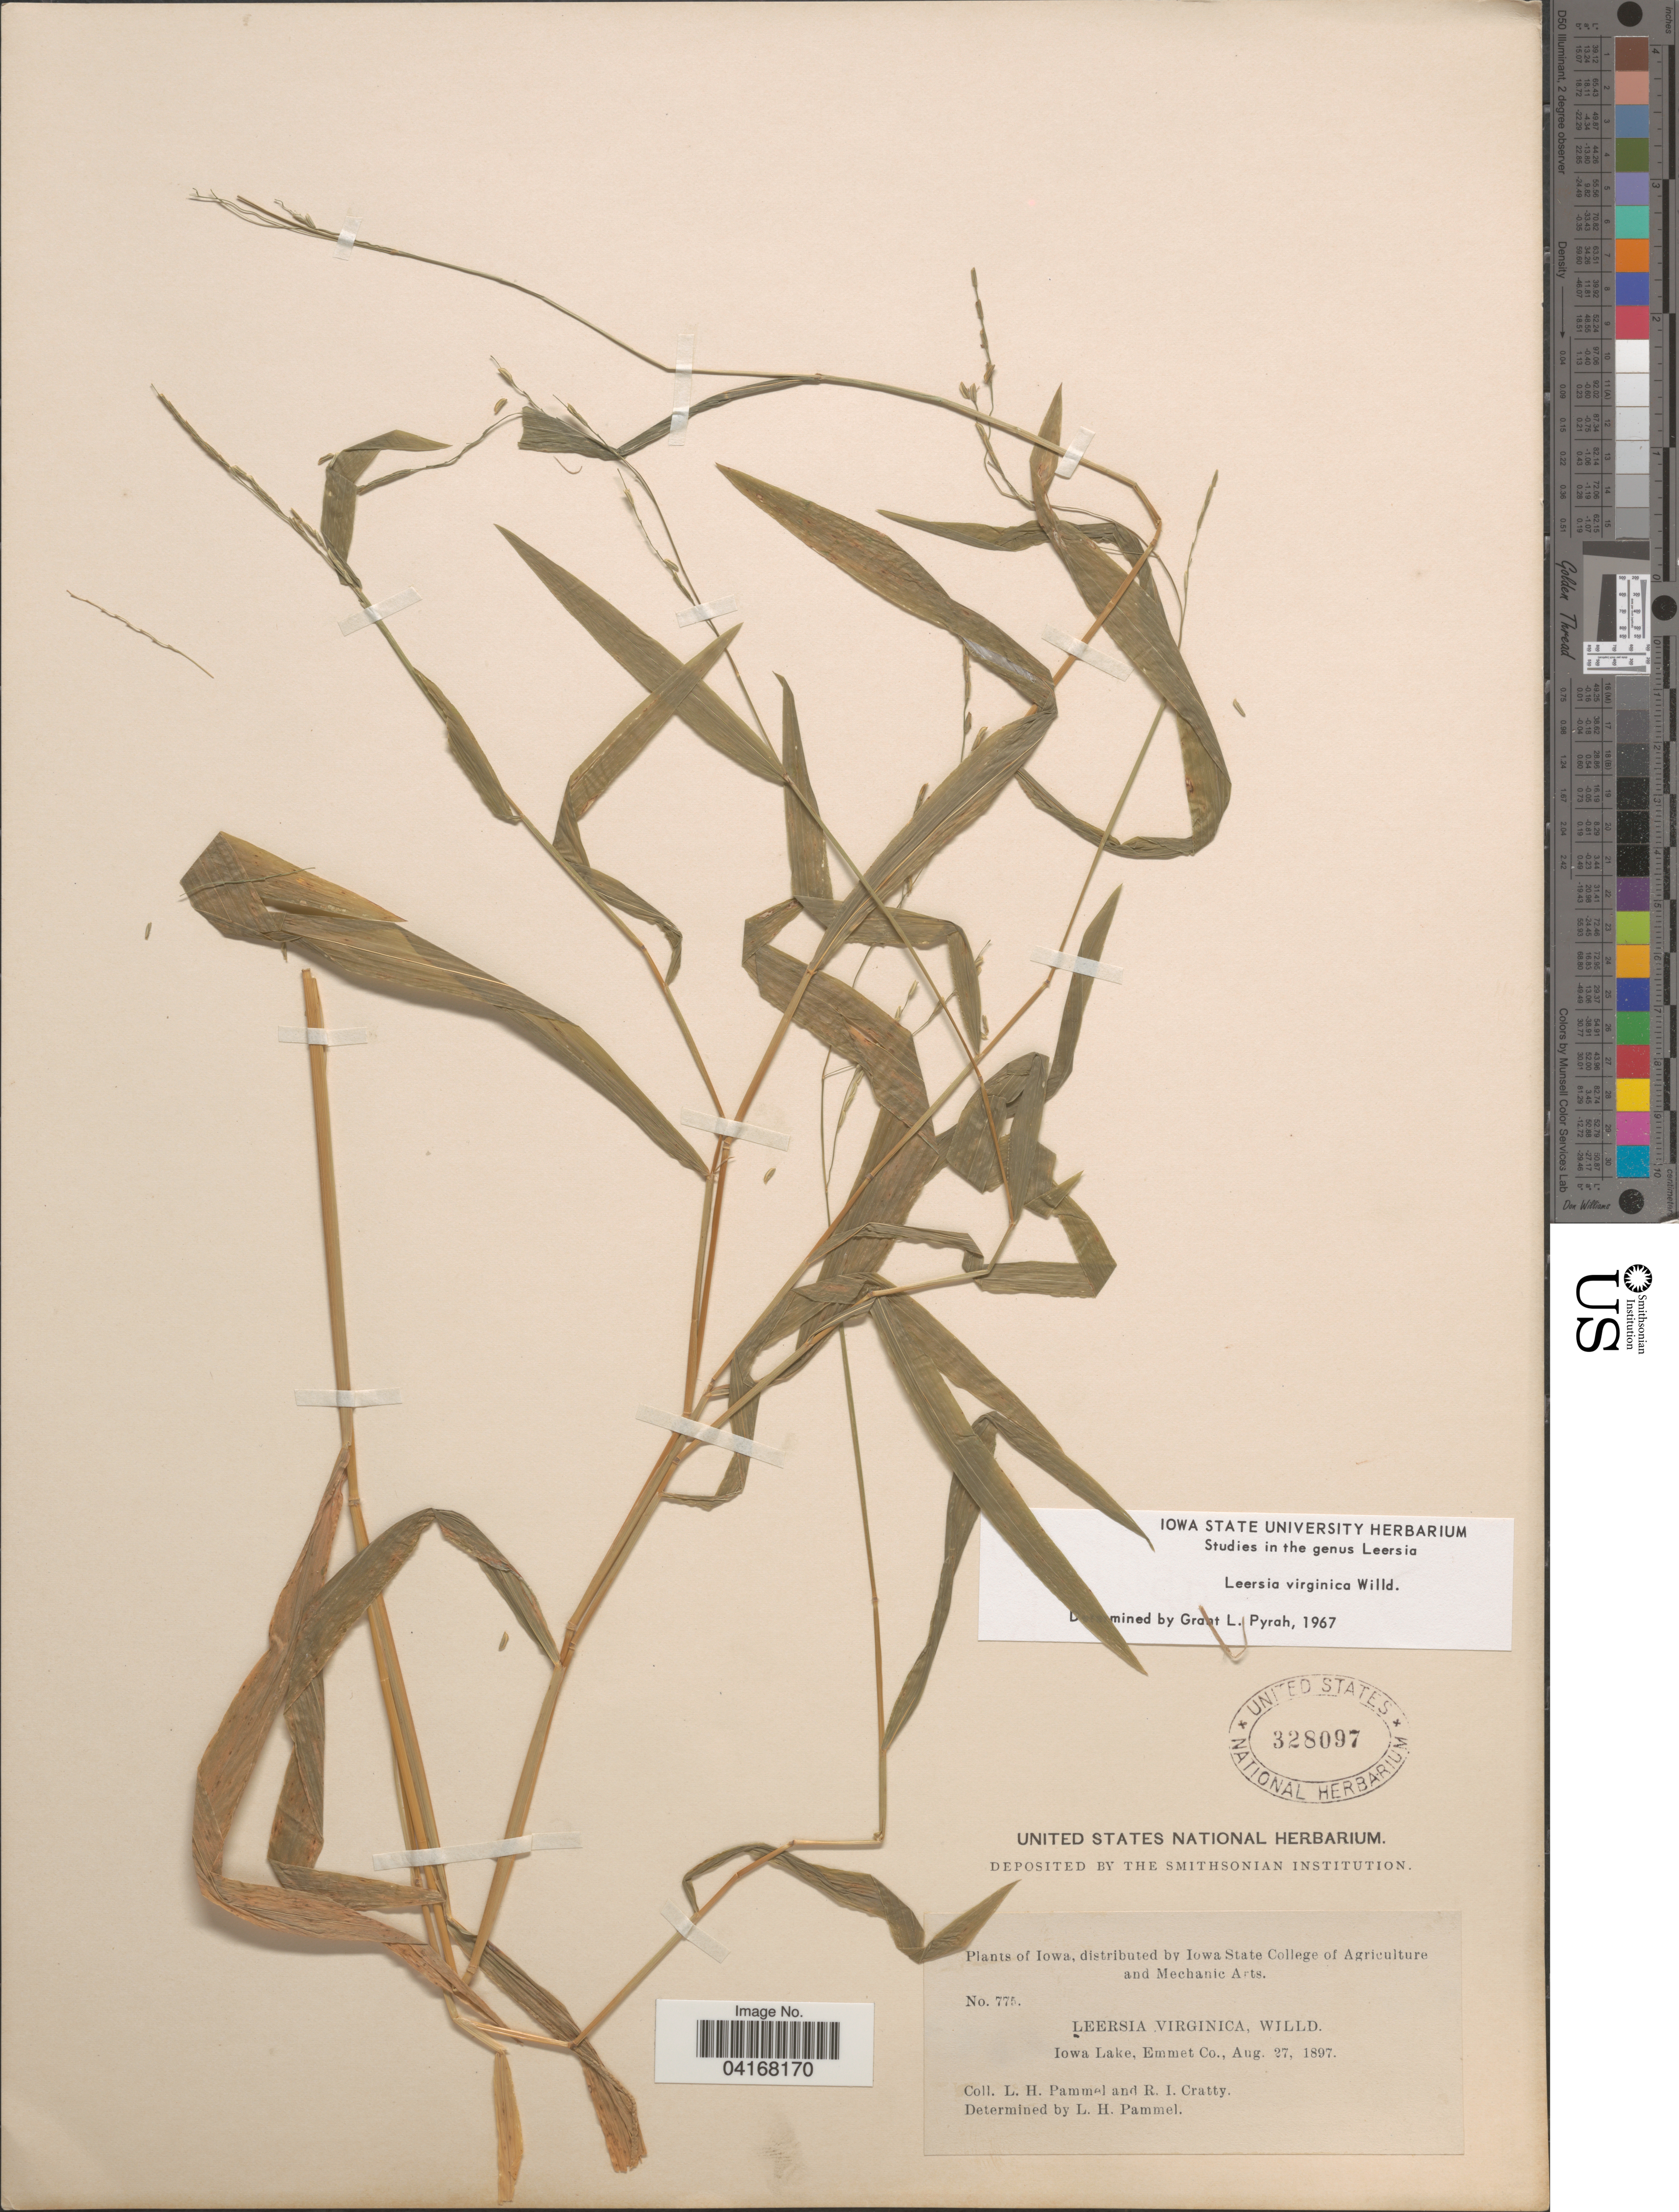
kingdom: Plantae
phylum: Tracheophyta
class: Liliopsida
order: Poales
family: Poaceae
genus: Leersia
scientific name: Leersia virginica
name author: Willd.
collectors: L. Pammel & R. Cratty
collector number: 775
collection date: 1897-08-27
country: United States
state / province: Iowa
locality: Iowa Lake, Emmet Co.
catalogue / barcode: US 328097